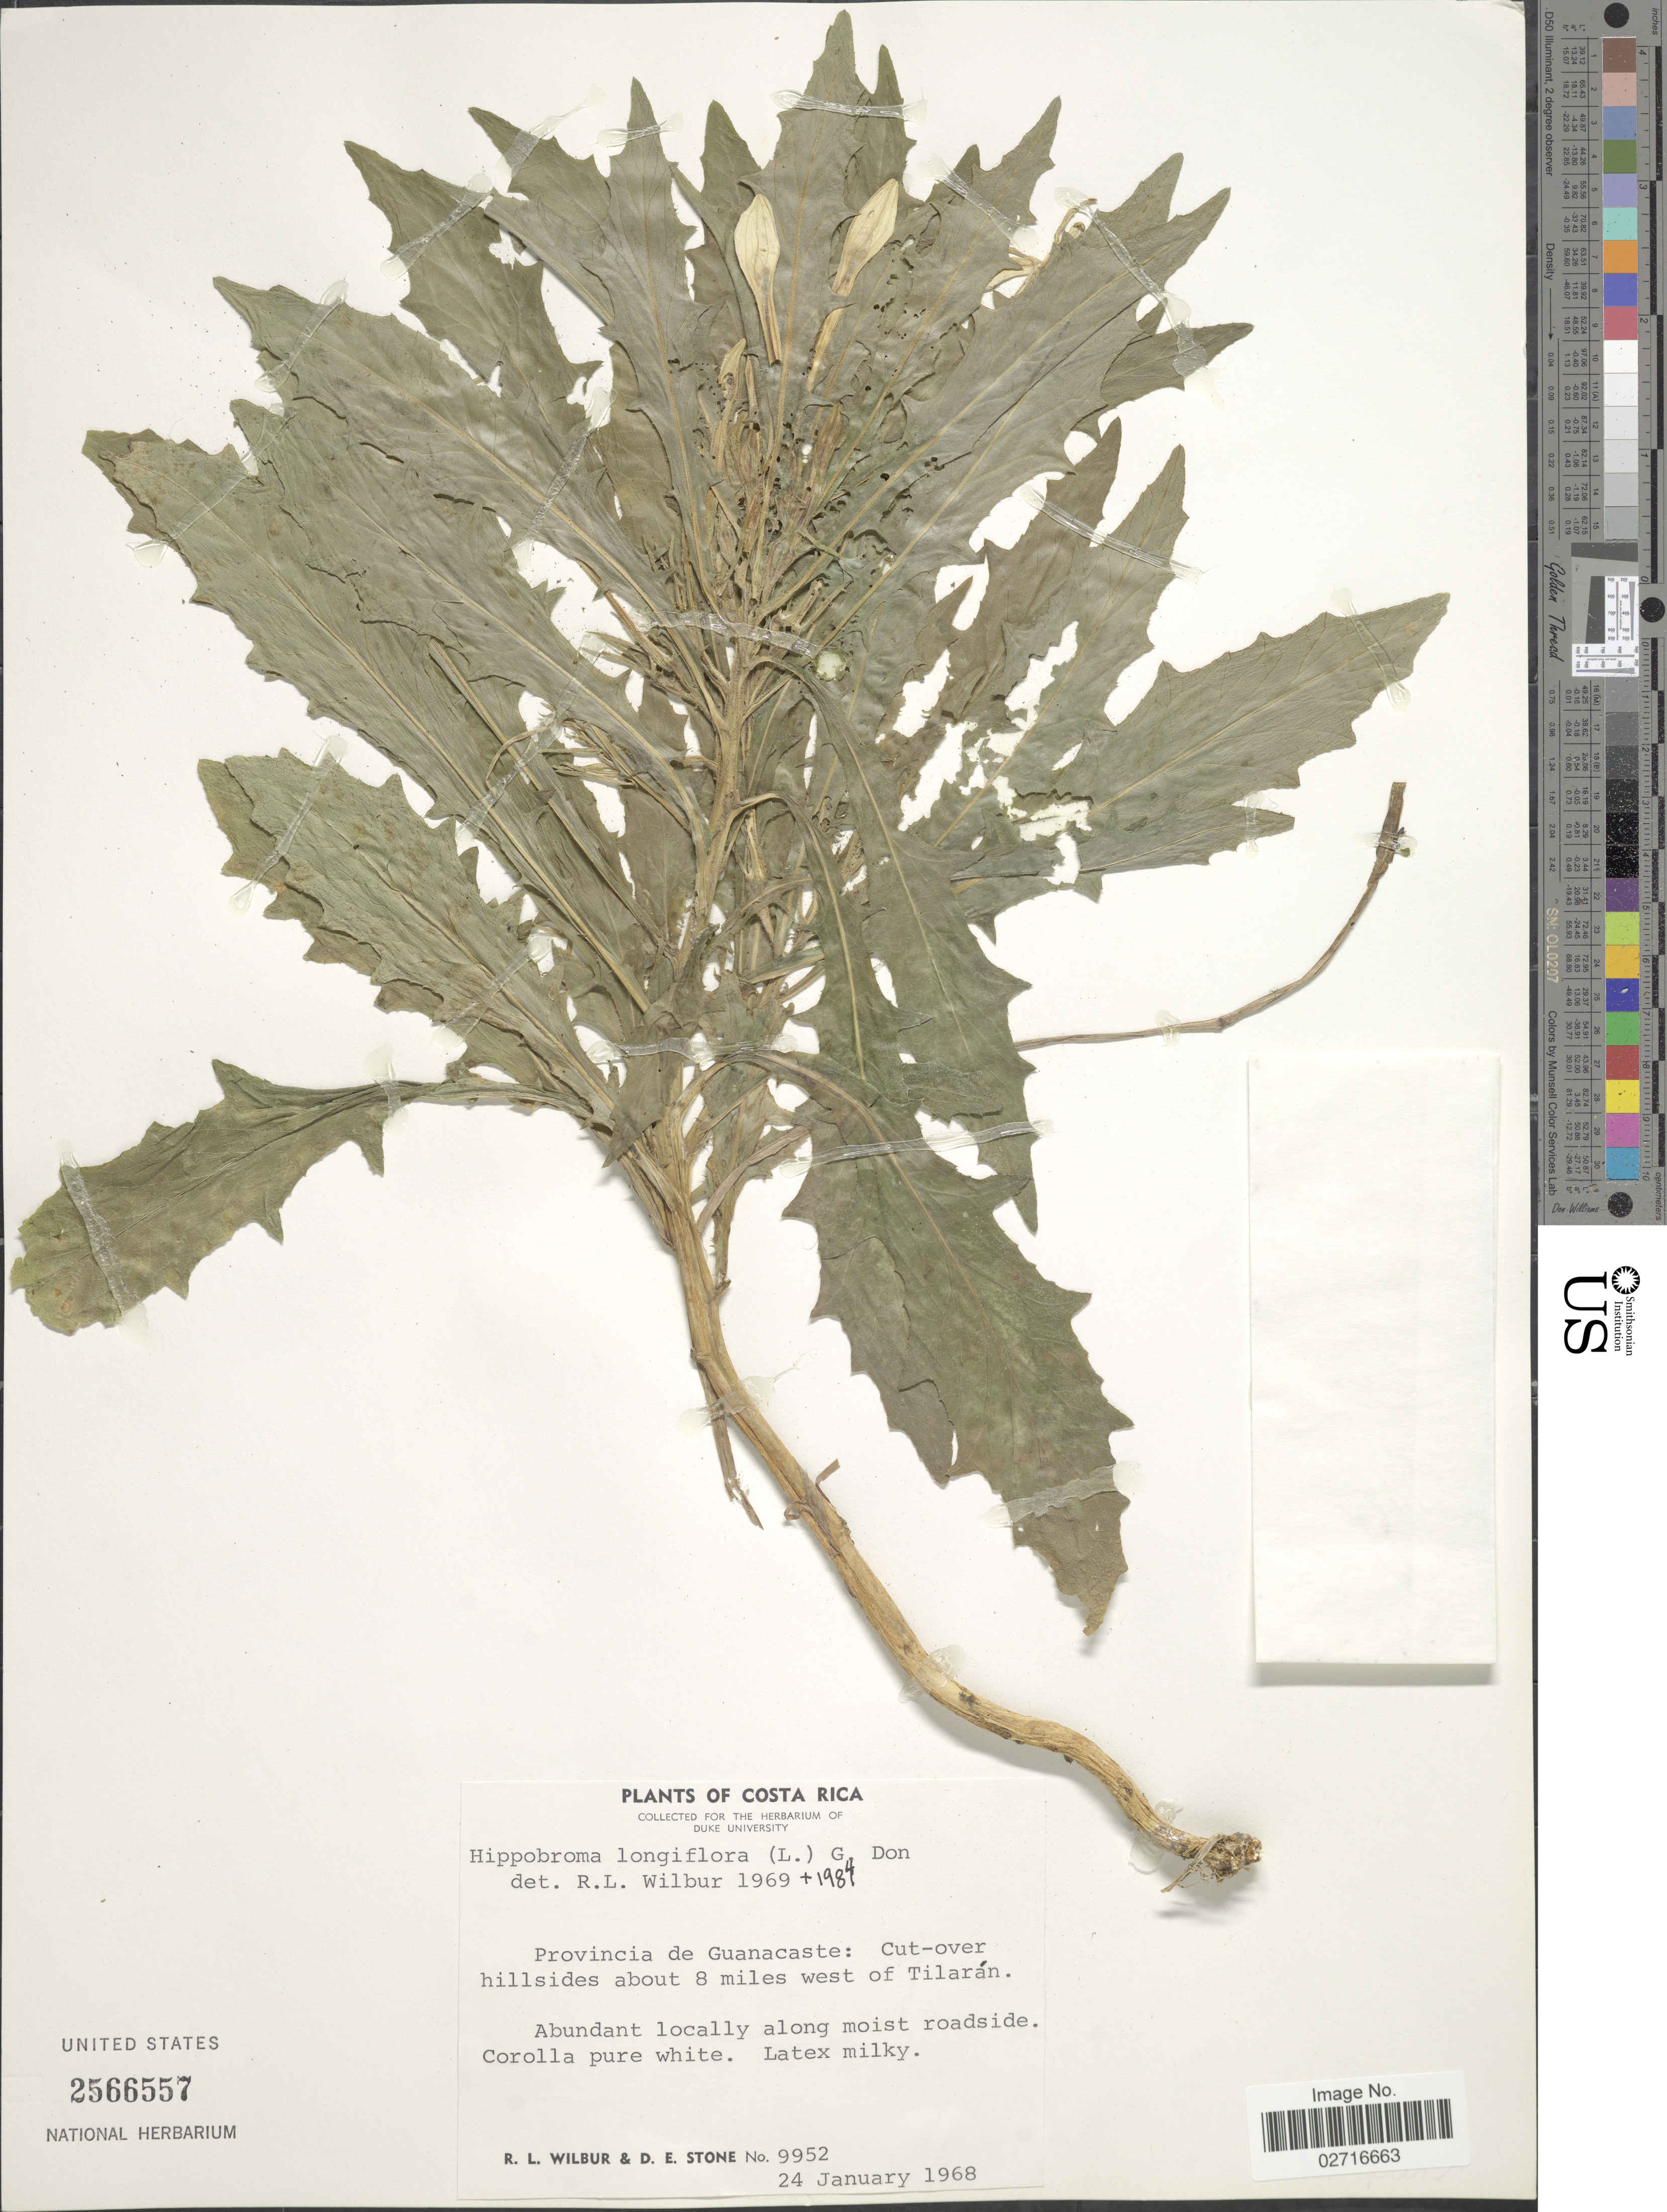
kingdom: Plantae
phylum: Tracheophyta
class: Magnoliopsida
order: Asterales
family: Campanulaceae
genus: Hippobroma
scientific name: Hippobroma longiflora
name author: (L.) G. Don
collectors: R. L. Wilbur & D. E. Stone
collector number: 9952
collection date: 1968-01-24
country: Costa Rica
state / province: Guanacaste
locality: Cut-over hillsides about 8 miles west of Tilaran, abundant locally along moist roadside.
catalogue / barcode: US 2566557